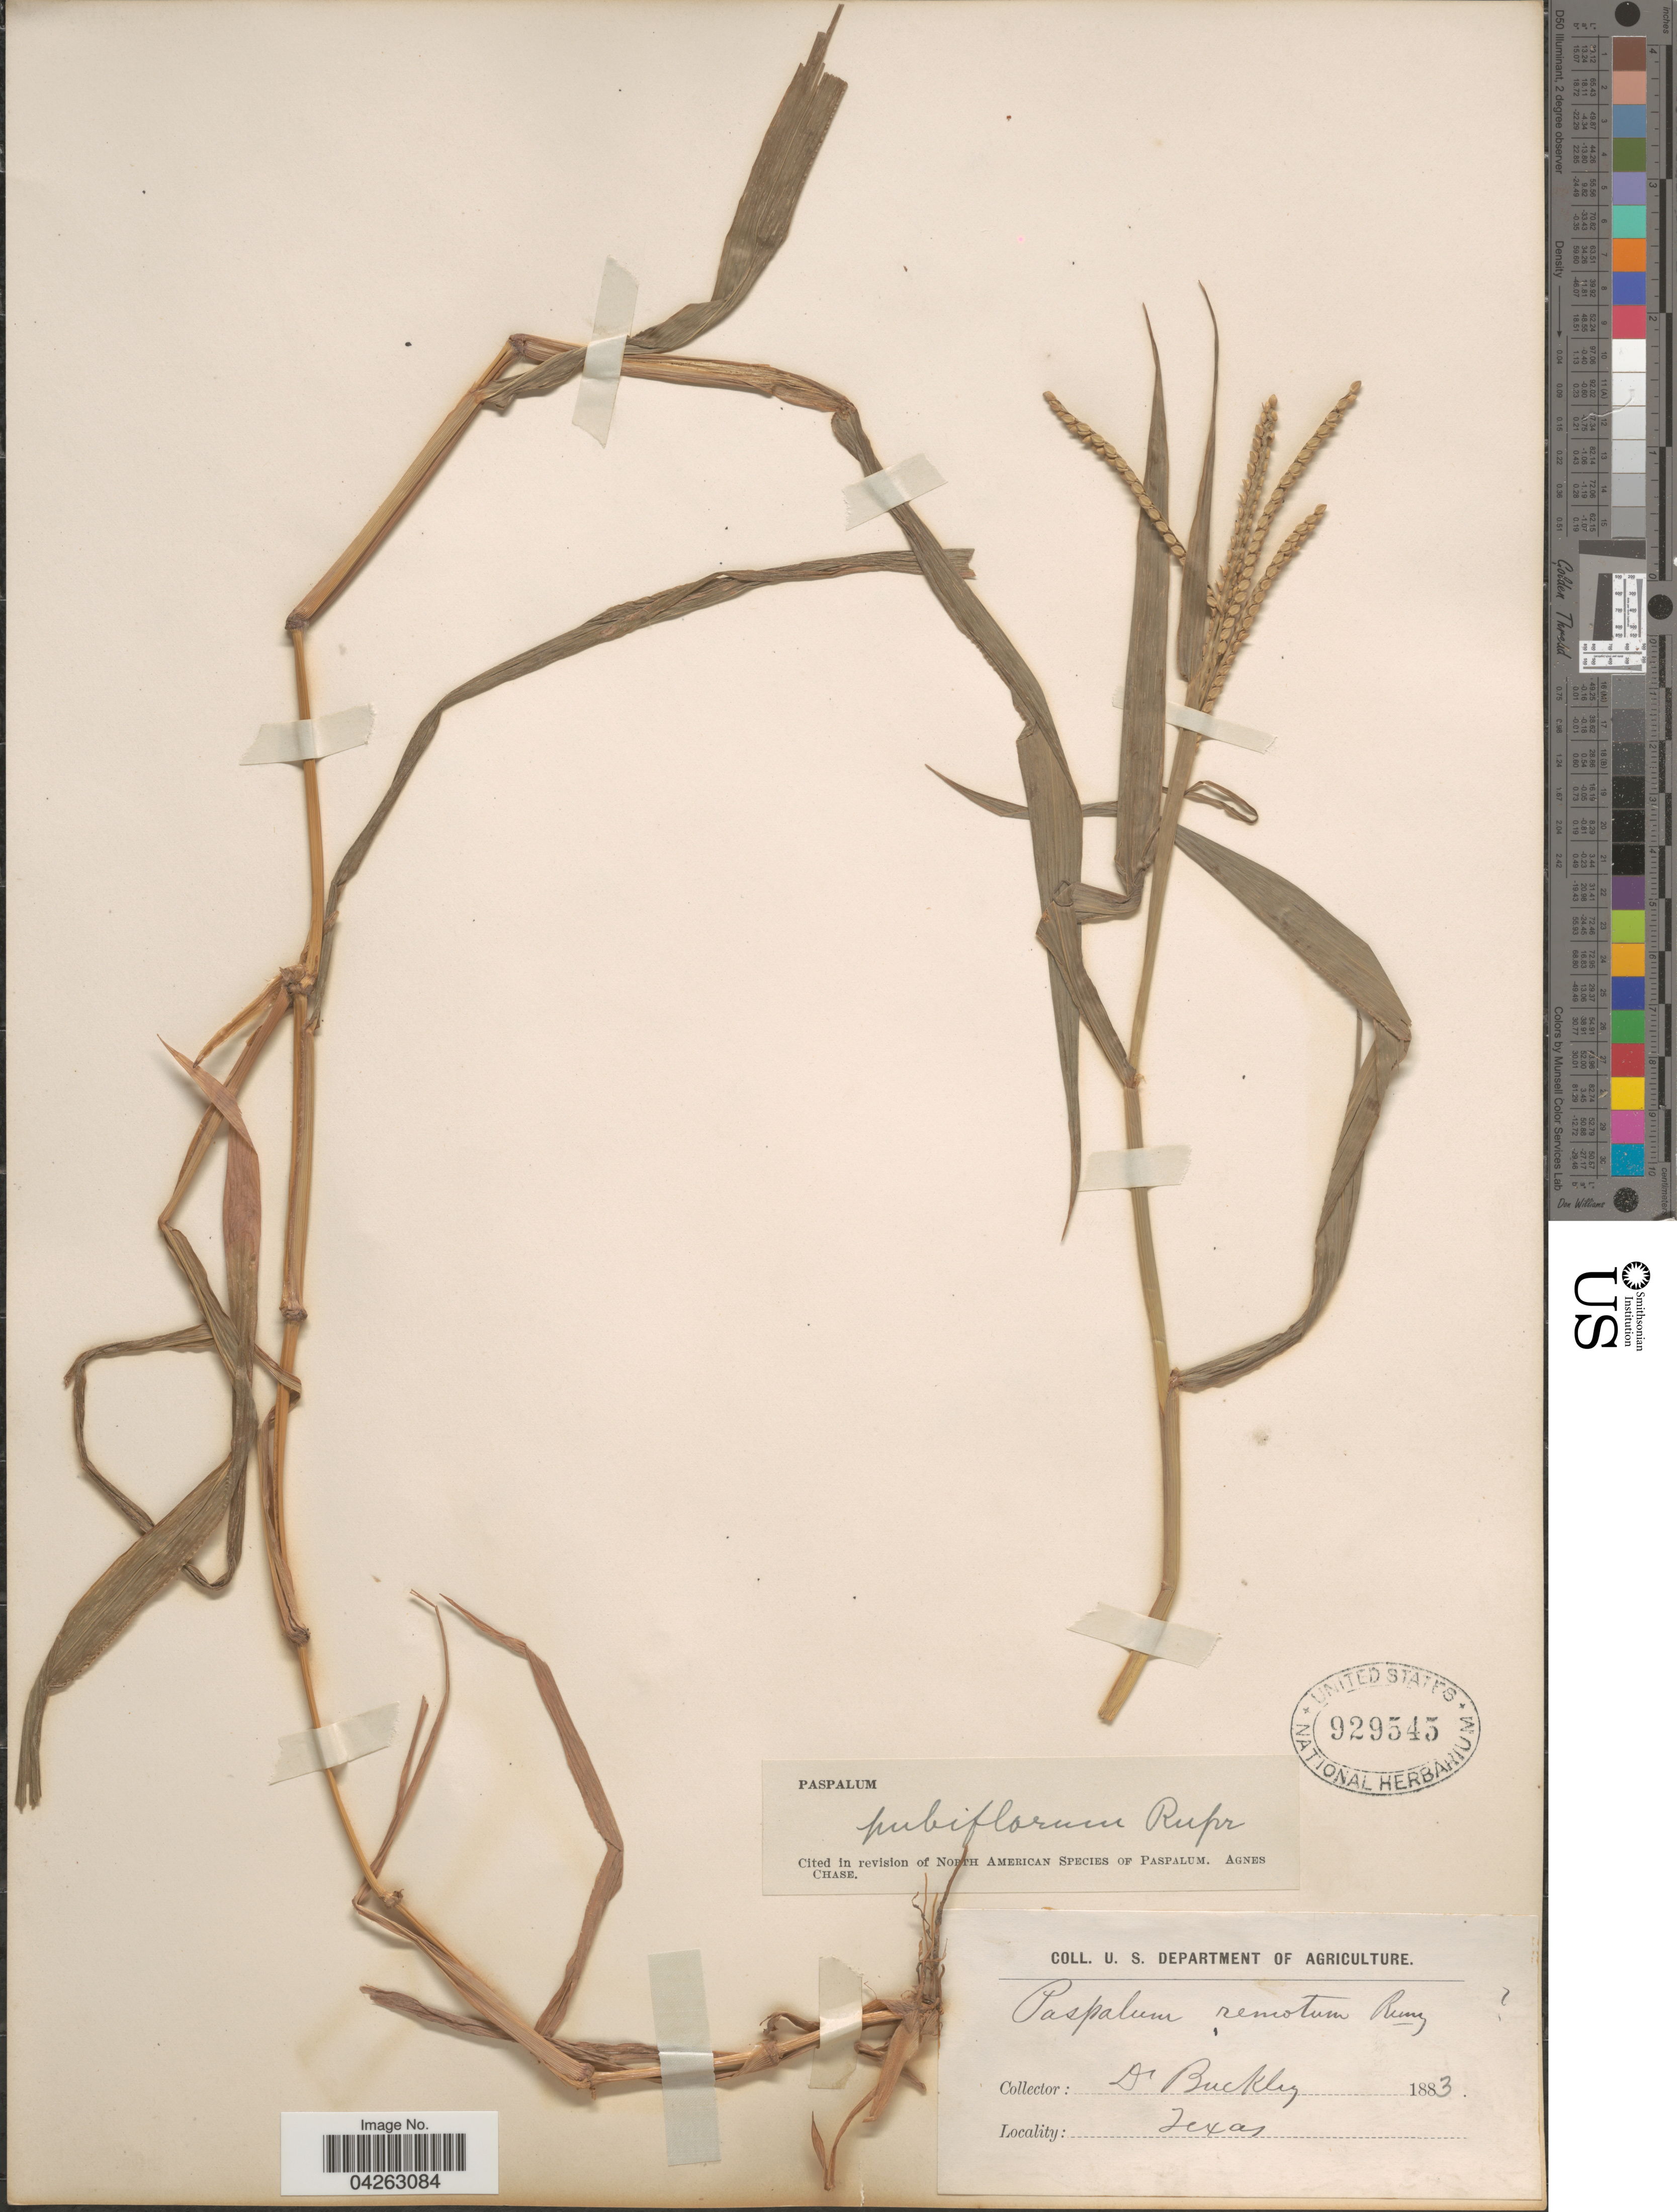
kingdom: Plantae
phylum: Tracheophyta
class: Liliopsida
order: Poales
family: Poaceae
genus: Paspalum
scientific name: Paspalum pubiflorum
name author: Rupr. ex E. Fourn.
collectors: -- Buckley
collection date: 1883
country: United States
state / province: Texas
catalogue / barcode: US 929545